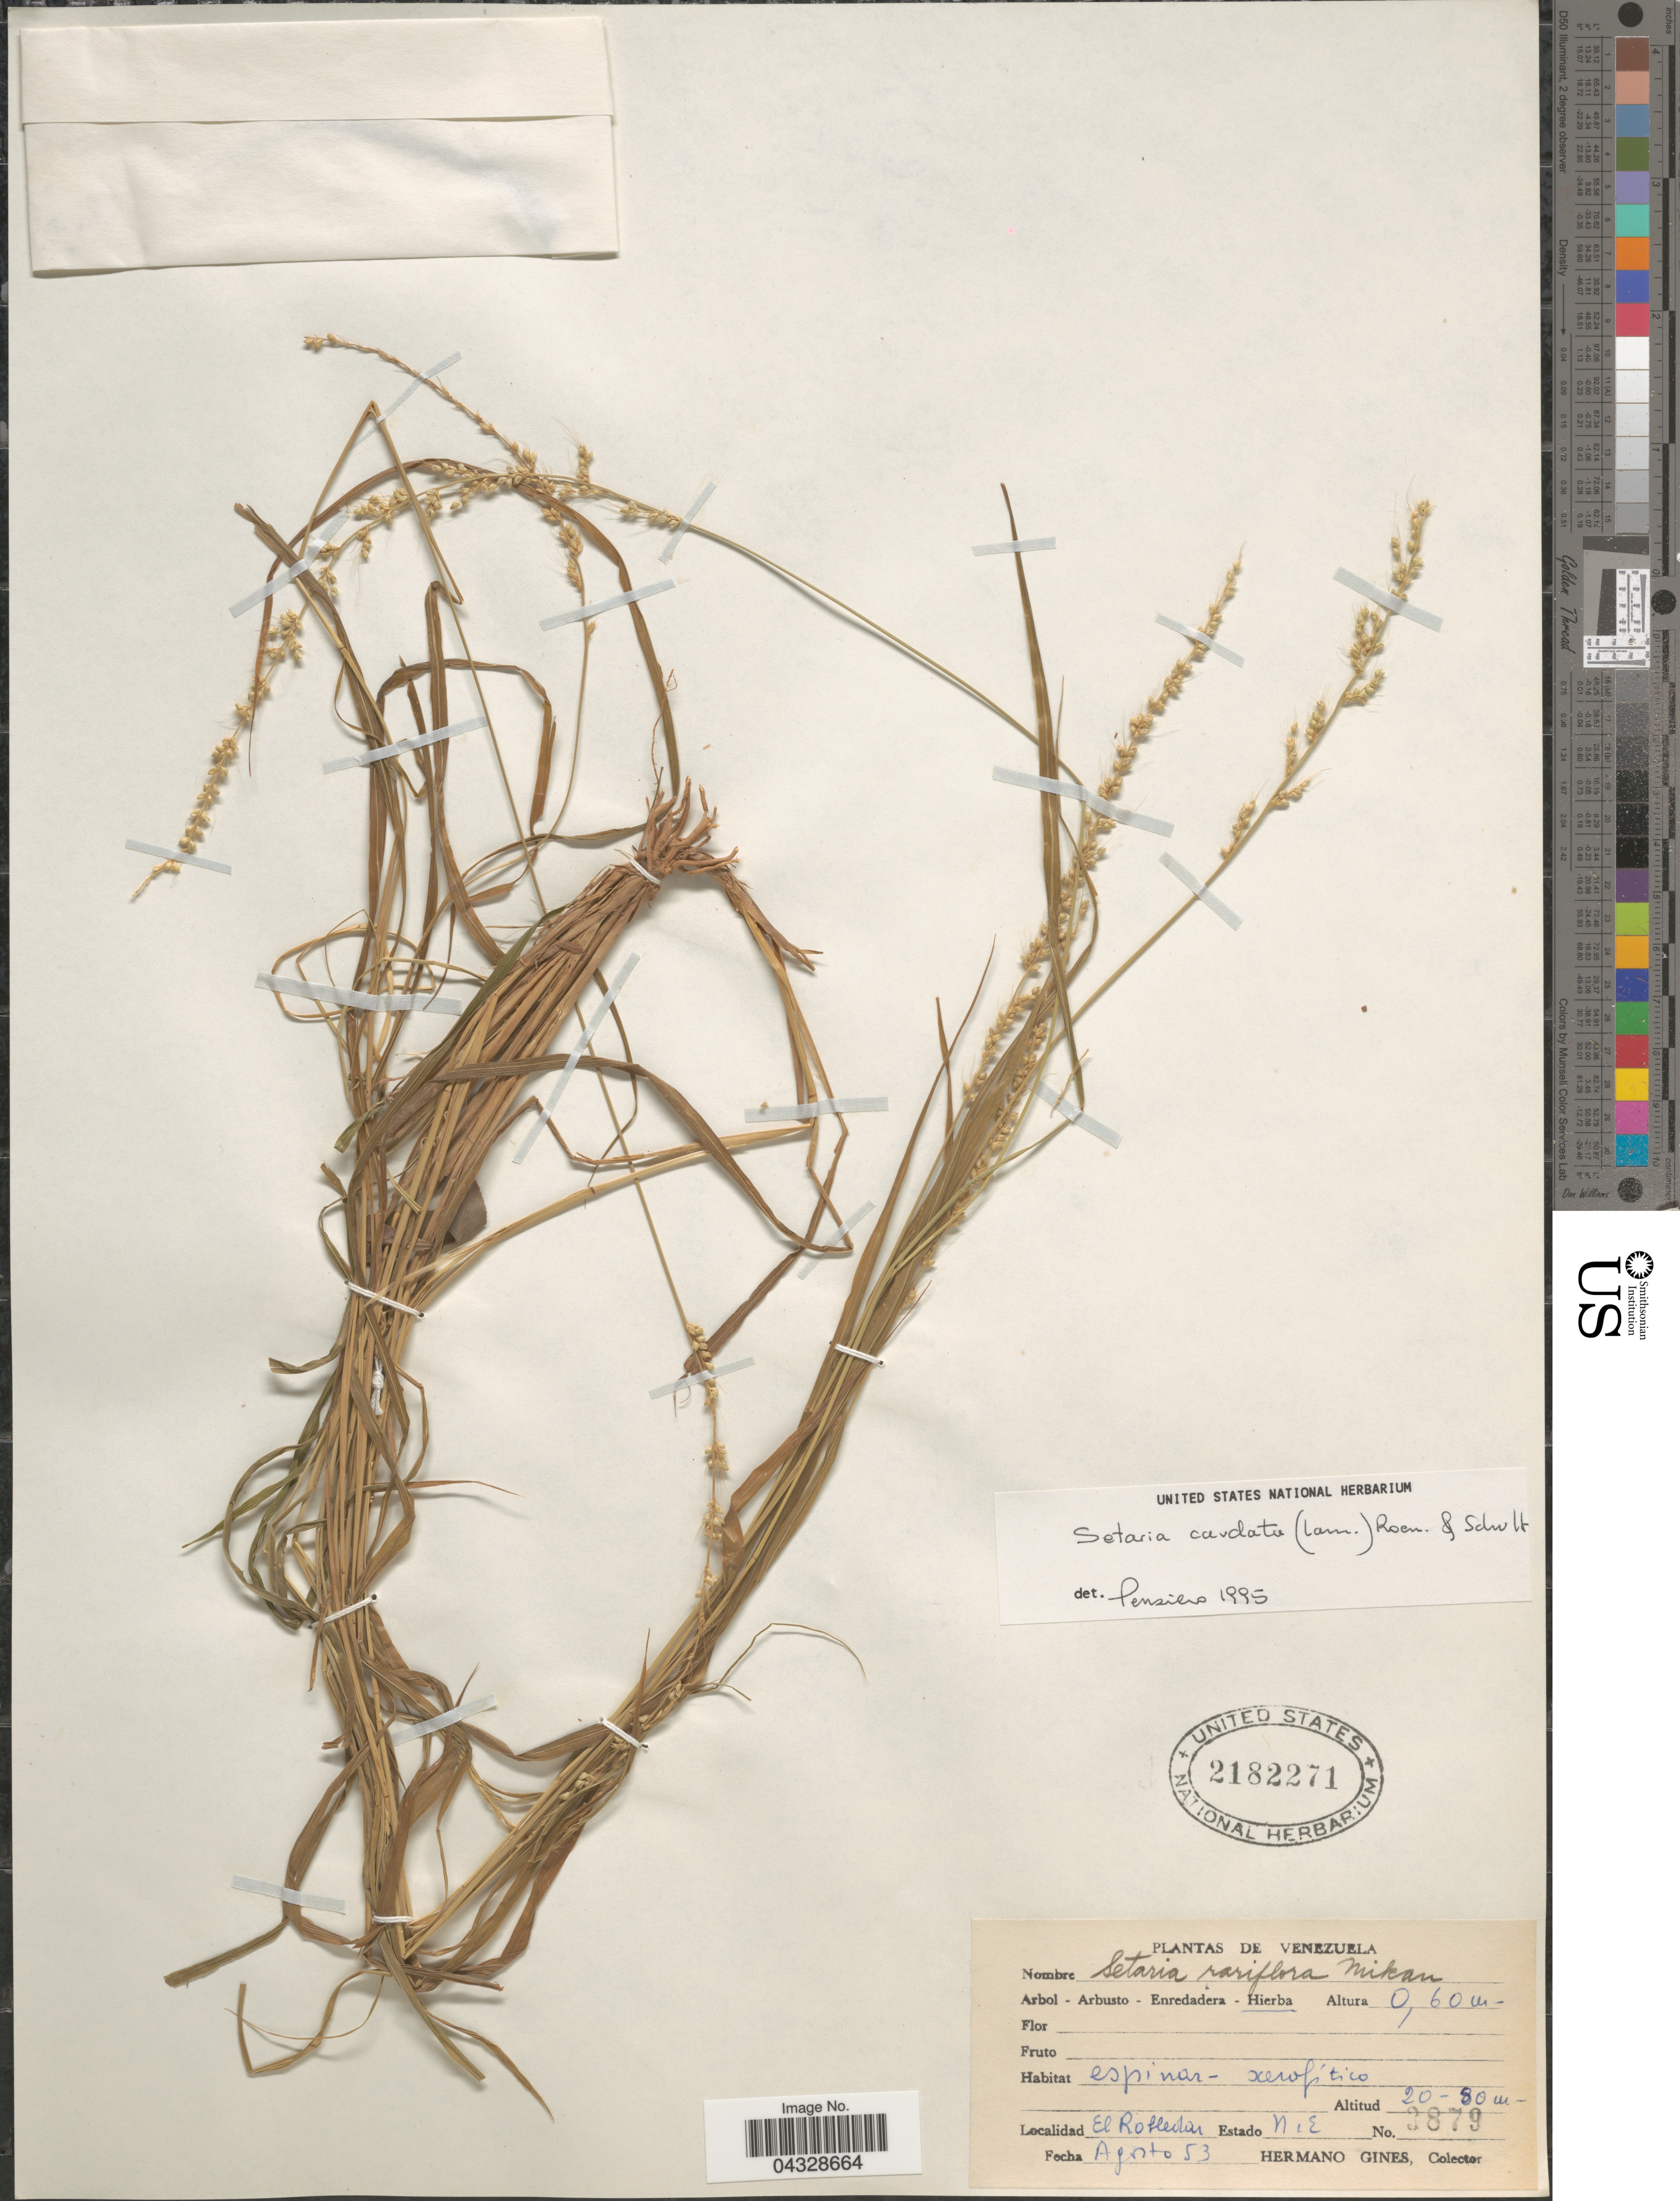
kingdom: Plantae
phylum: Tracheophyta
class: Liliopsida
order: Poales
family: Poaceae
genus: Setaria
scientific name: Setaria setosa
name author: (Sw.) P. Beauv.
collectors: Bro. Gines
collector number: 3879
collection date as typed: Transcribed d/m/y: /8/53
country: Venezuela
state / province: Nueva Esparta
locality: El Robledal.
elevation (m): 20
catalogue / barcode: US 2182271